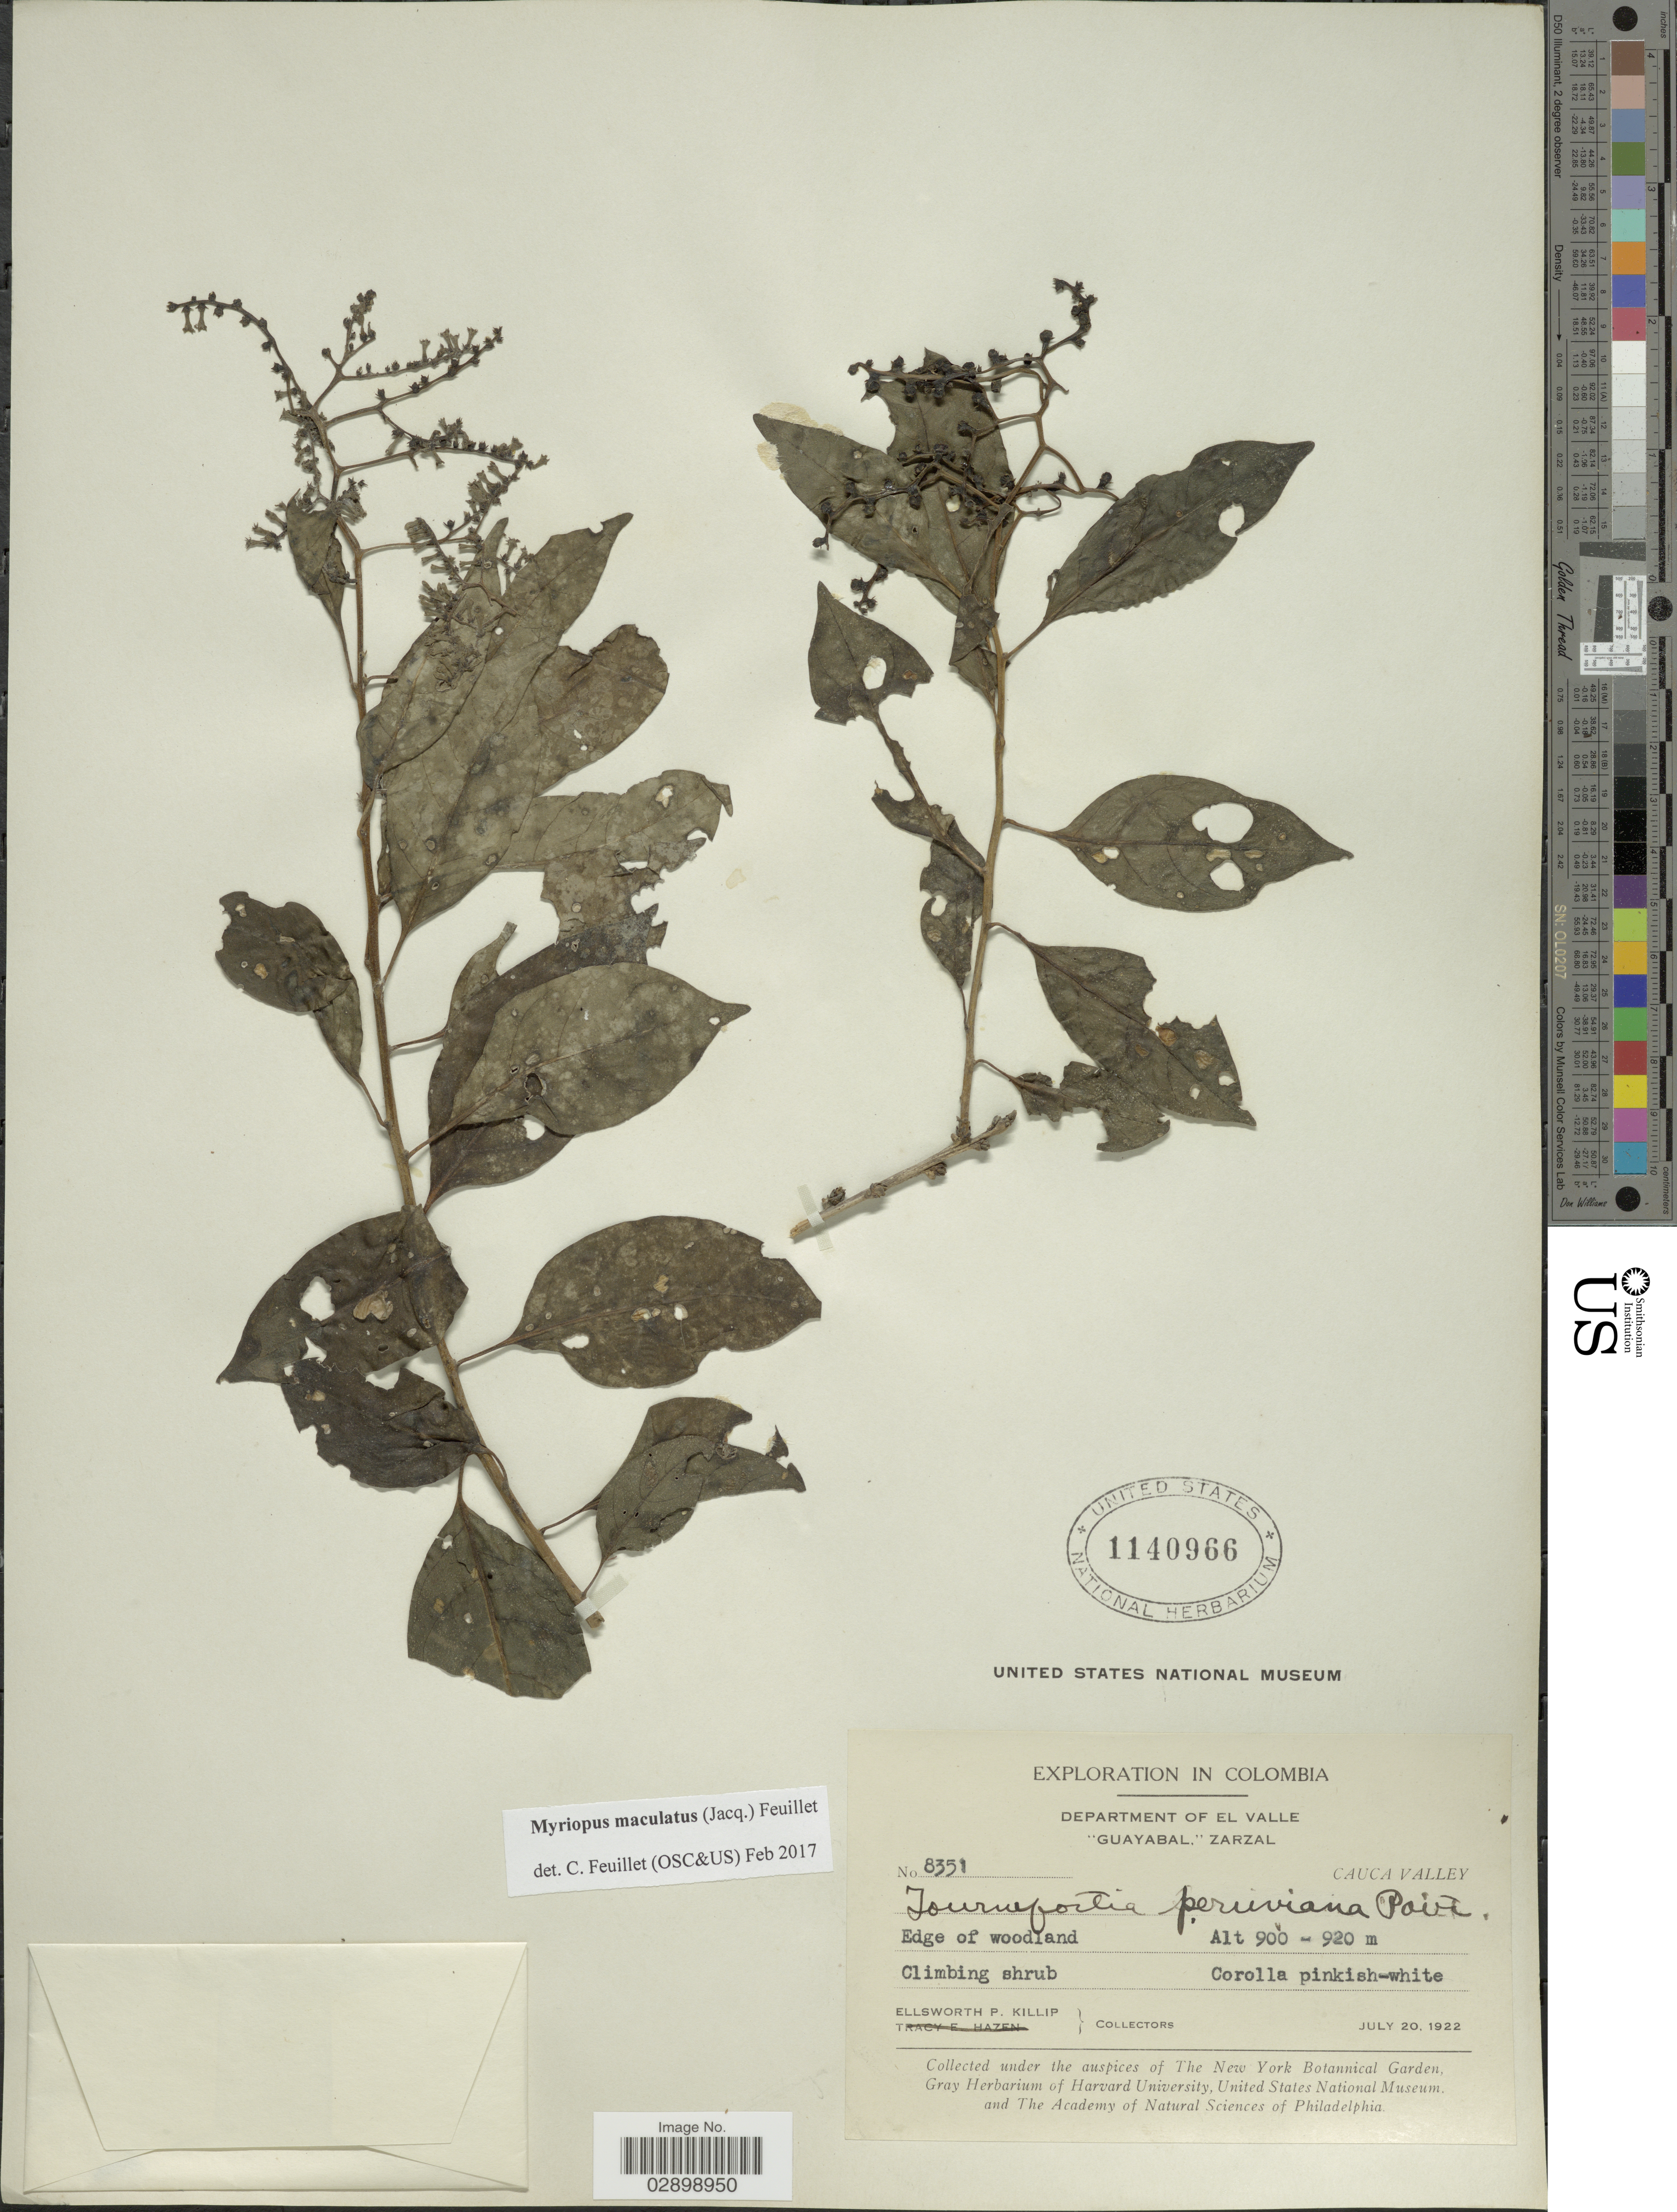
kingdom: Plantae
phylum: Tracheophyta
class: Magnoliopsida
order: Boraginales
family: Heliotropiaceae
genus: Myriopus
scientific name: Myriopus maculatus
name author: (Jacq.) Feuillet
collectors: E. P. Killip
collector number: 8351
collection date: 1922-07-20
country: Colombia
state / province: Valle del Cauca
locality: Department of El Valle. "Guayabal," Zarzal. Cauca Valley.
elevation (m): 900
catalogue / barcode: US 1140966